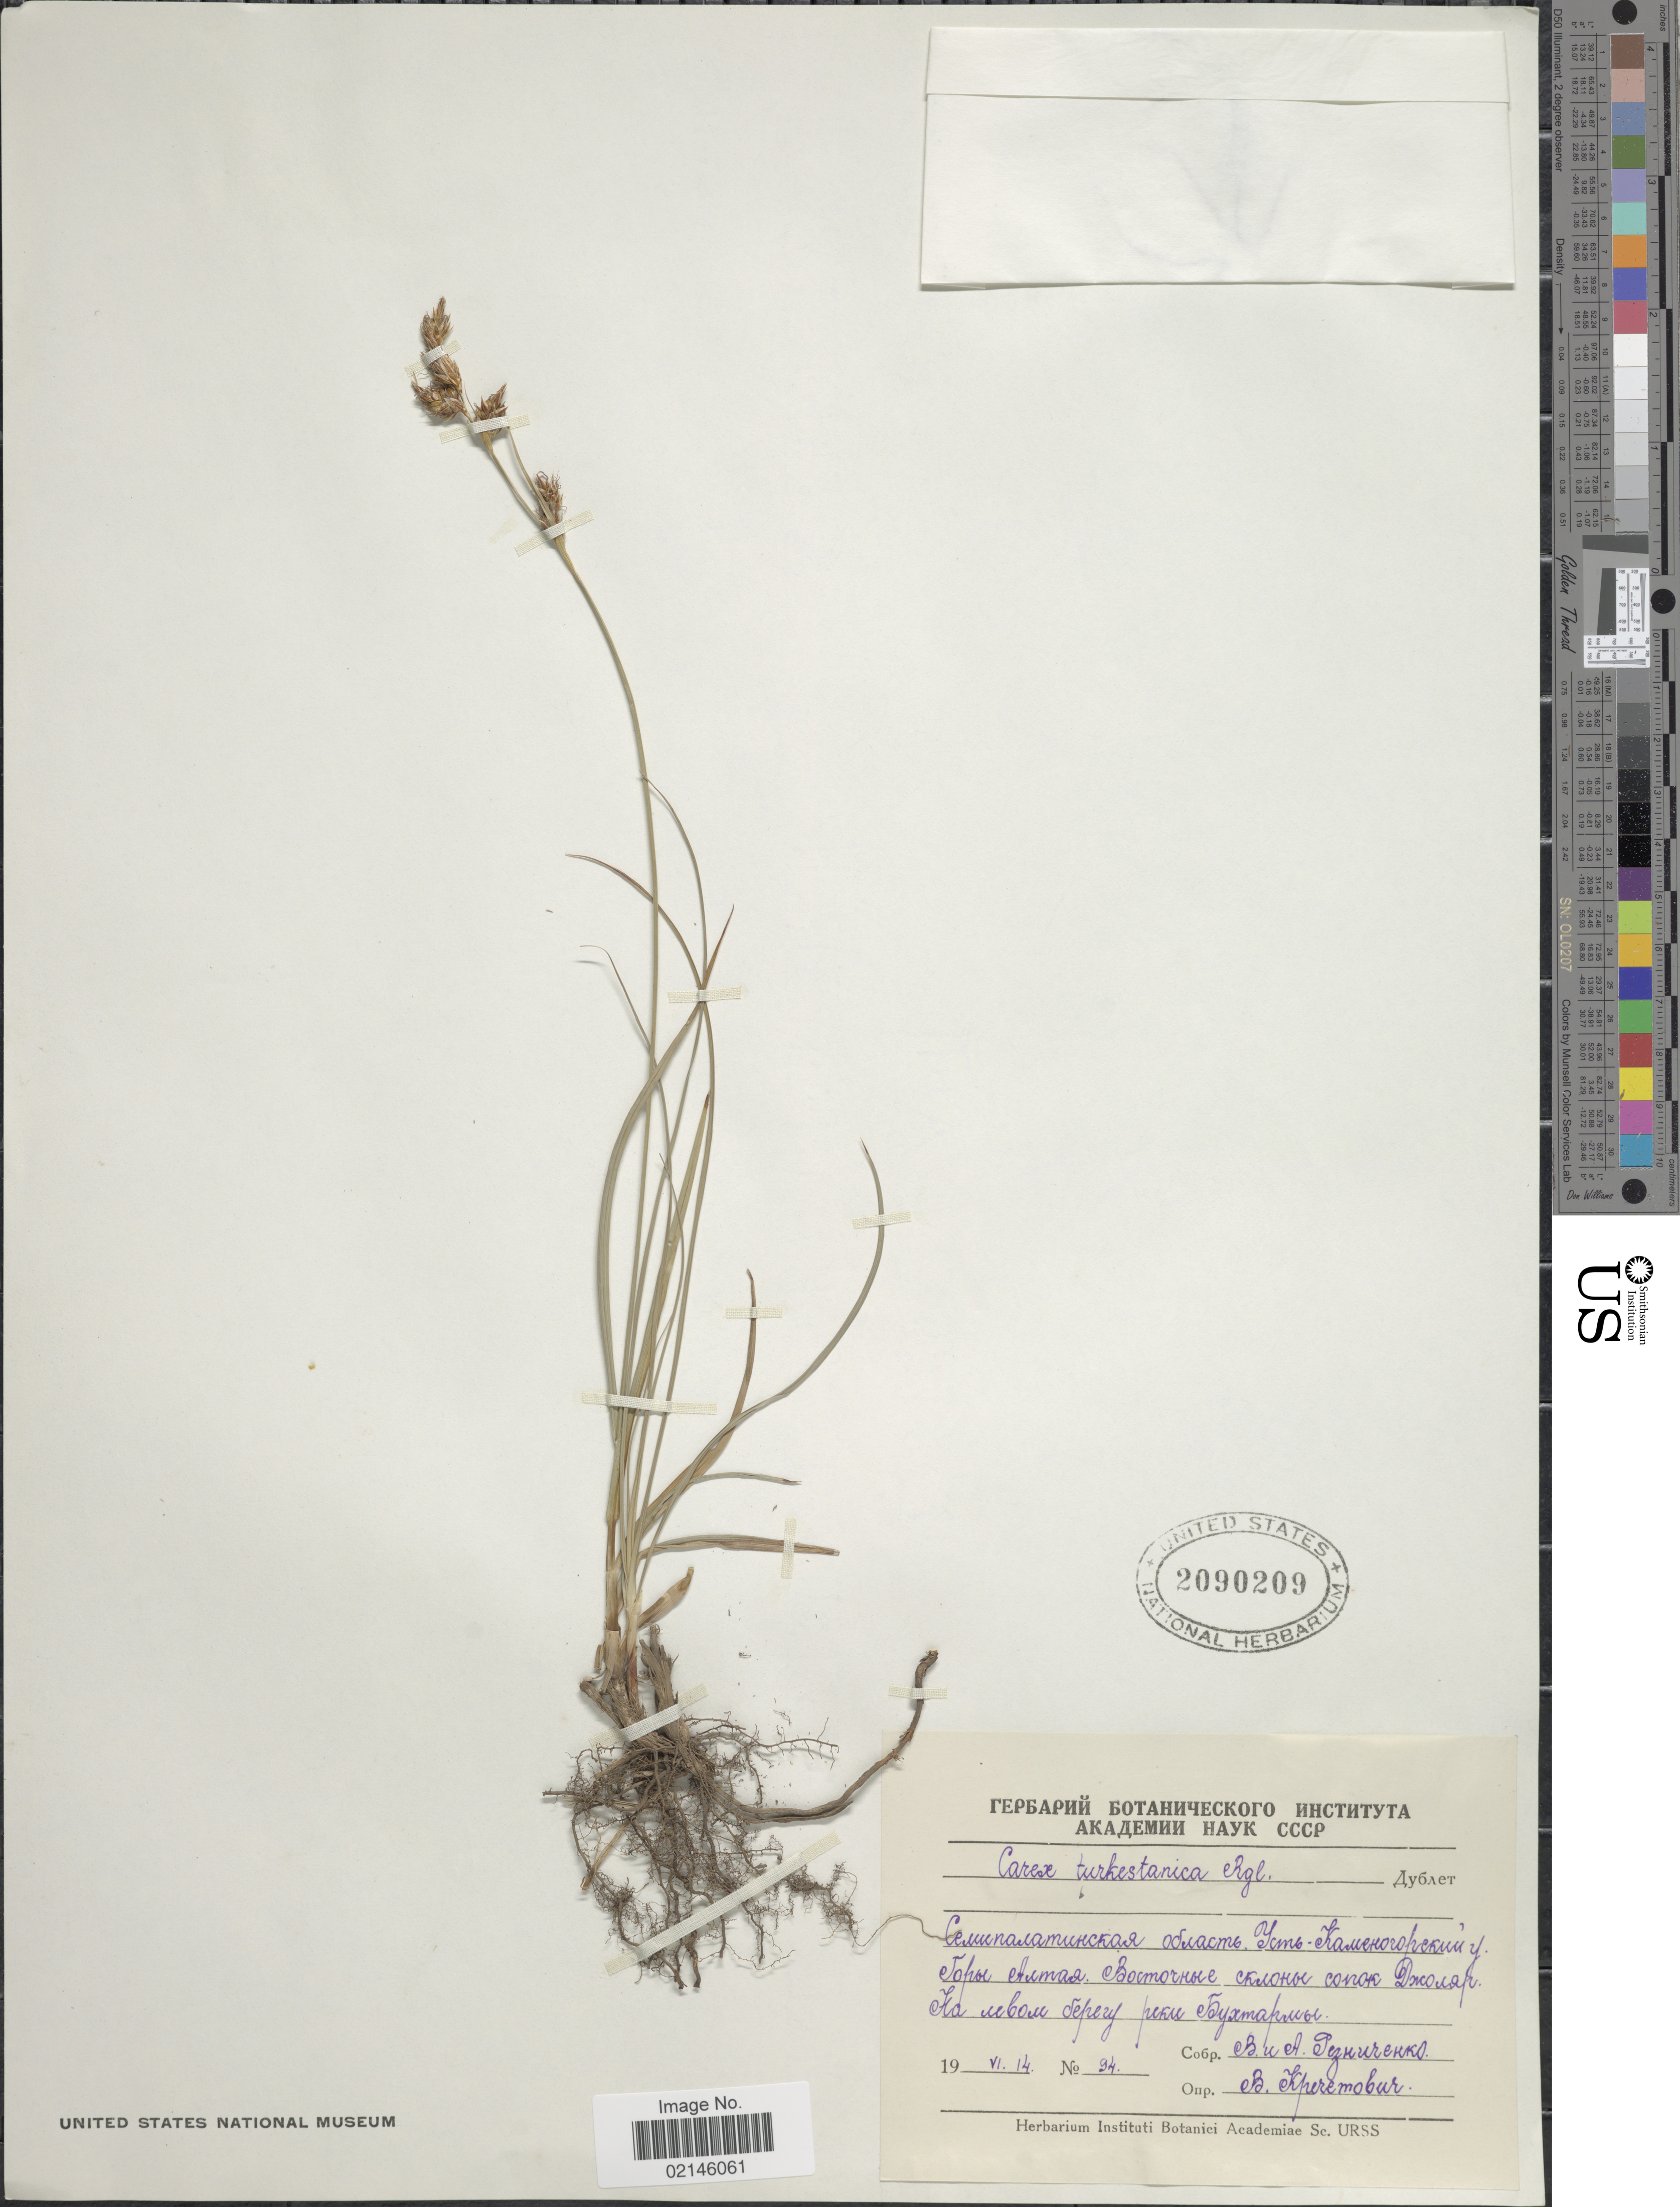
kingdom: Plantae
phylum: Tracheophyta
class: Liliopsida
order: Poales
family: Cyperaceae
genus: Carex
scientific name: Carex turkestanica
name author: Regel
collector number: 94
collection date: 1914-06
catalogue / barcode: US 2090209